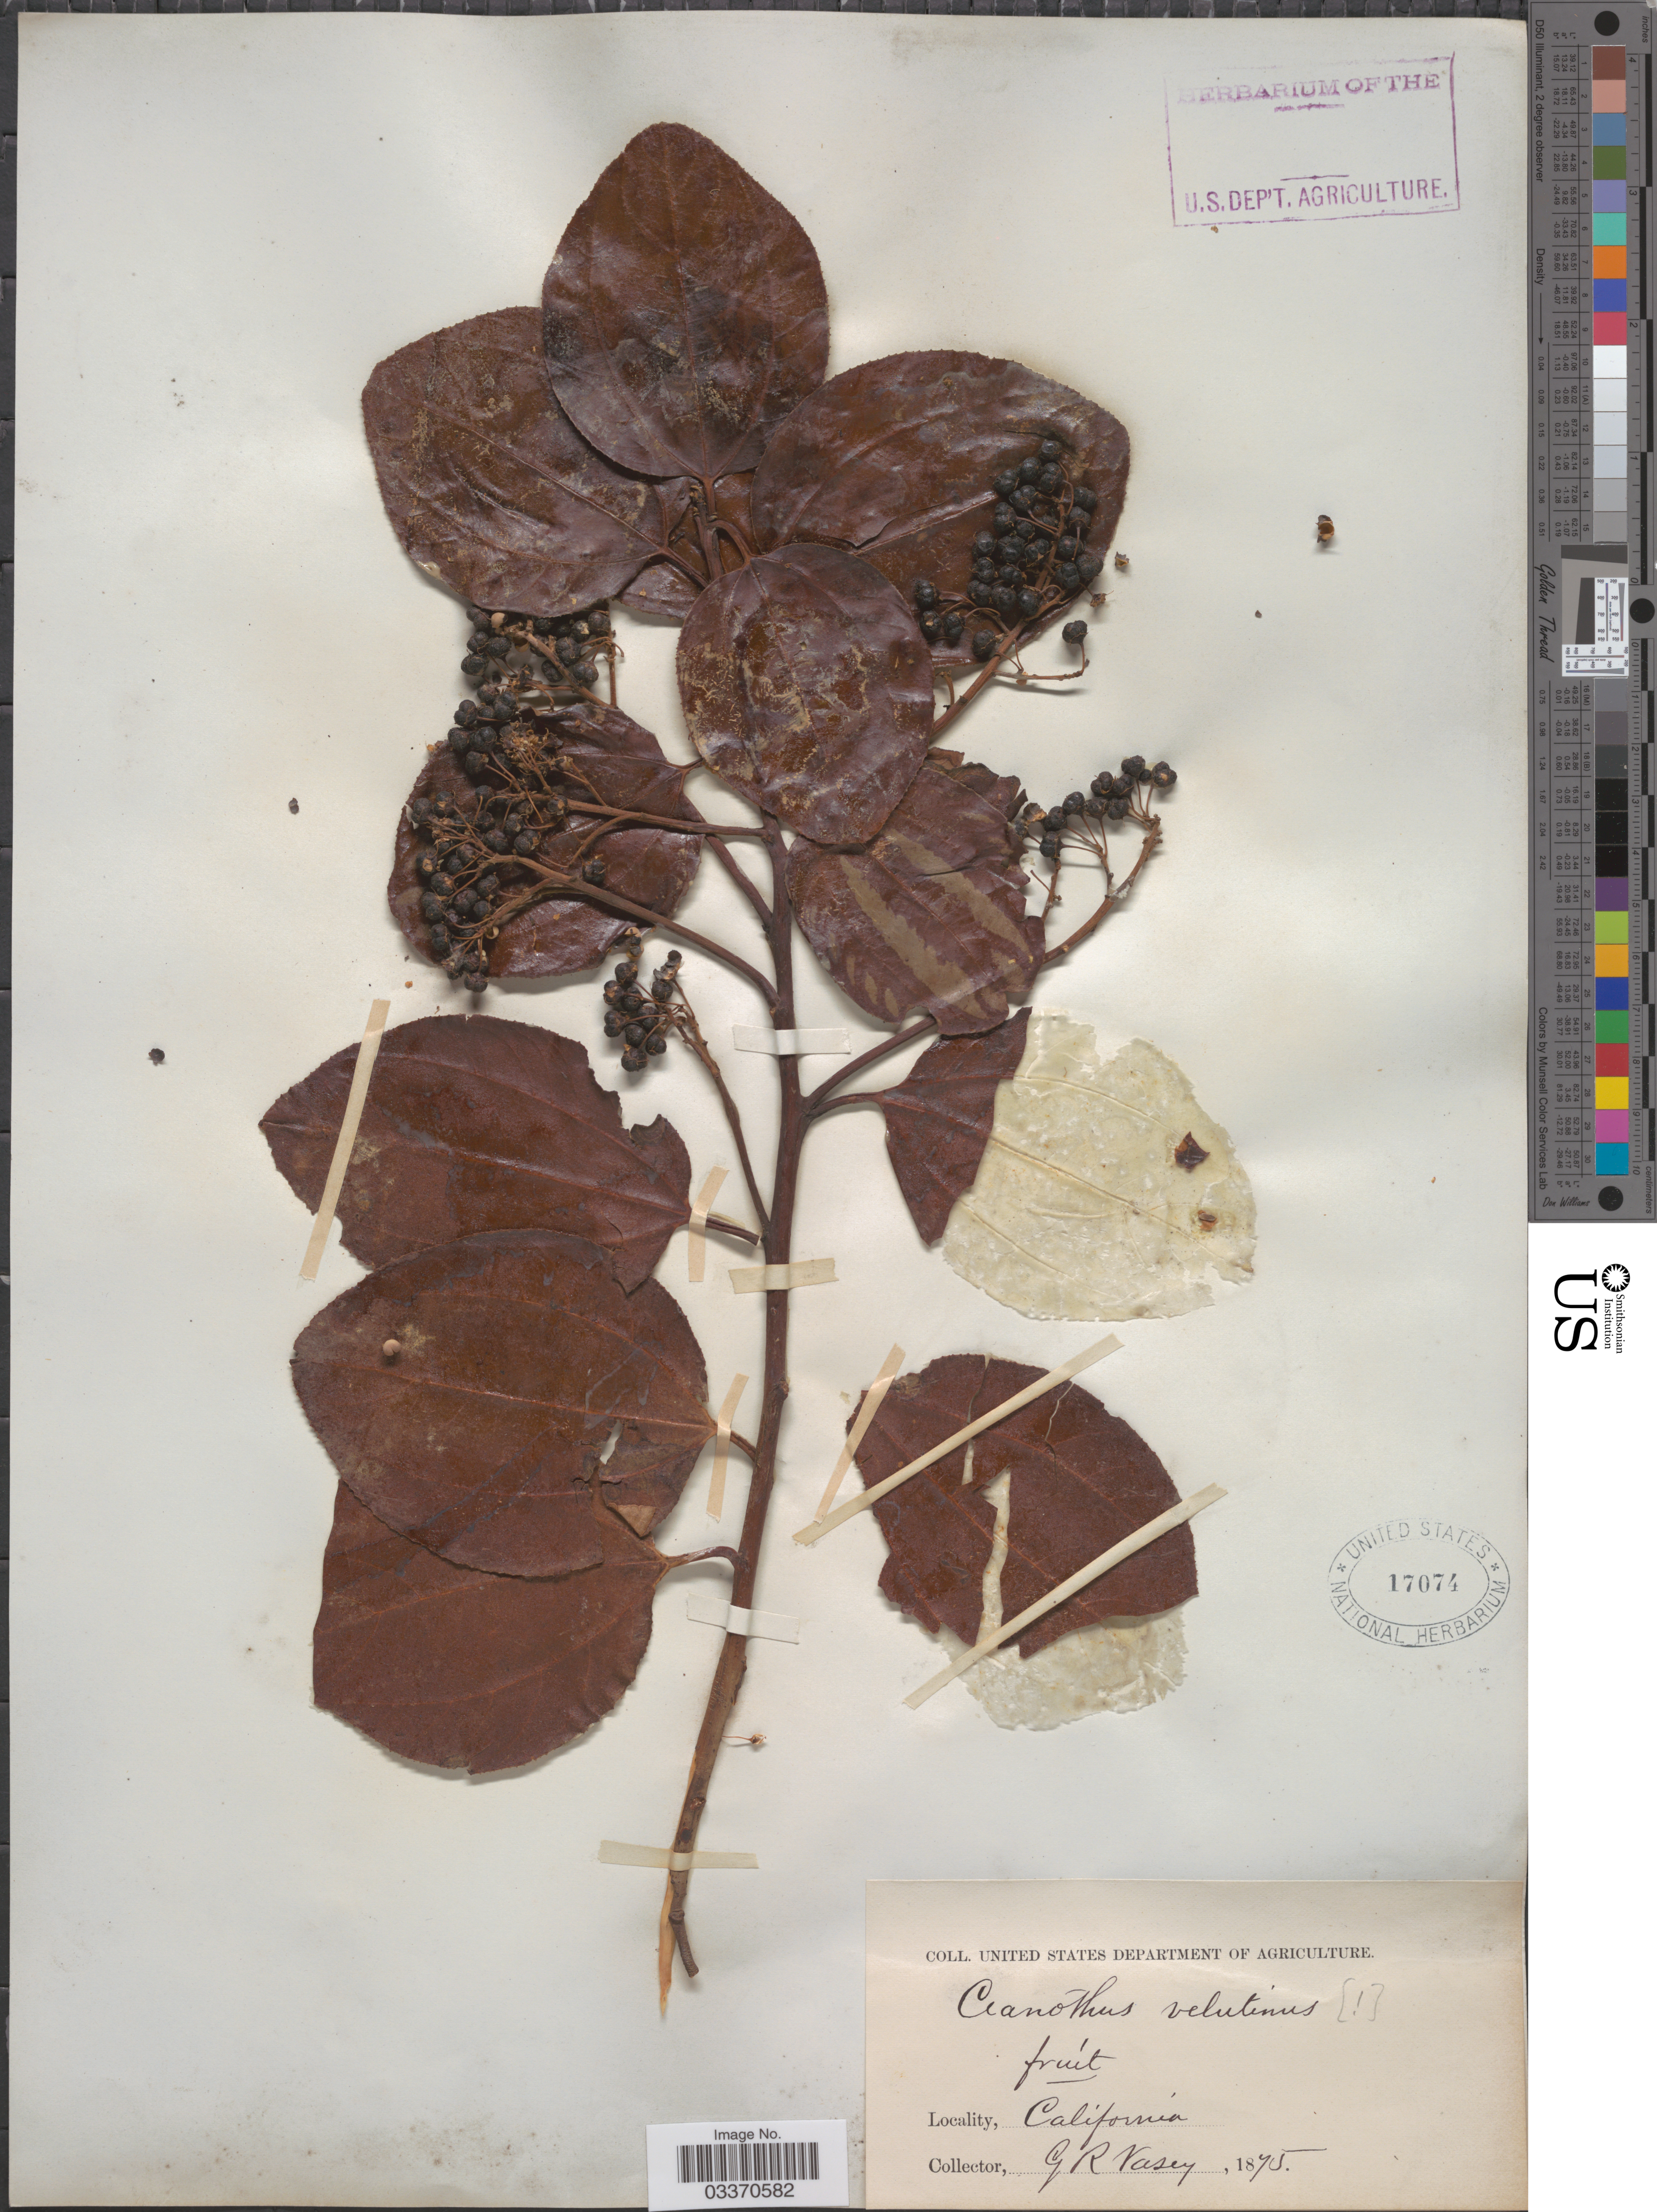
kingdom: Plantae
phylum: Tracheophyta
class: Magnoliopsida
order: Rosales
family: Rhamnaceae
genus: Ceanothus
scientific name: Ceanothus velutinus var. laevigatus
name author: Torr. & A. Gray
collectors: G. R. Vasey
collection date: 1875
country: United States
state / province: California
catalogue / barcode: US 17074